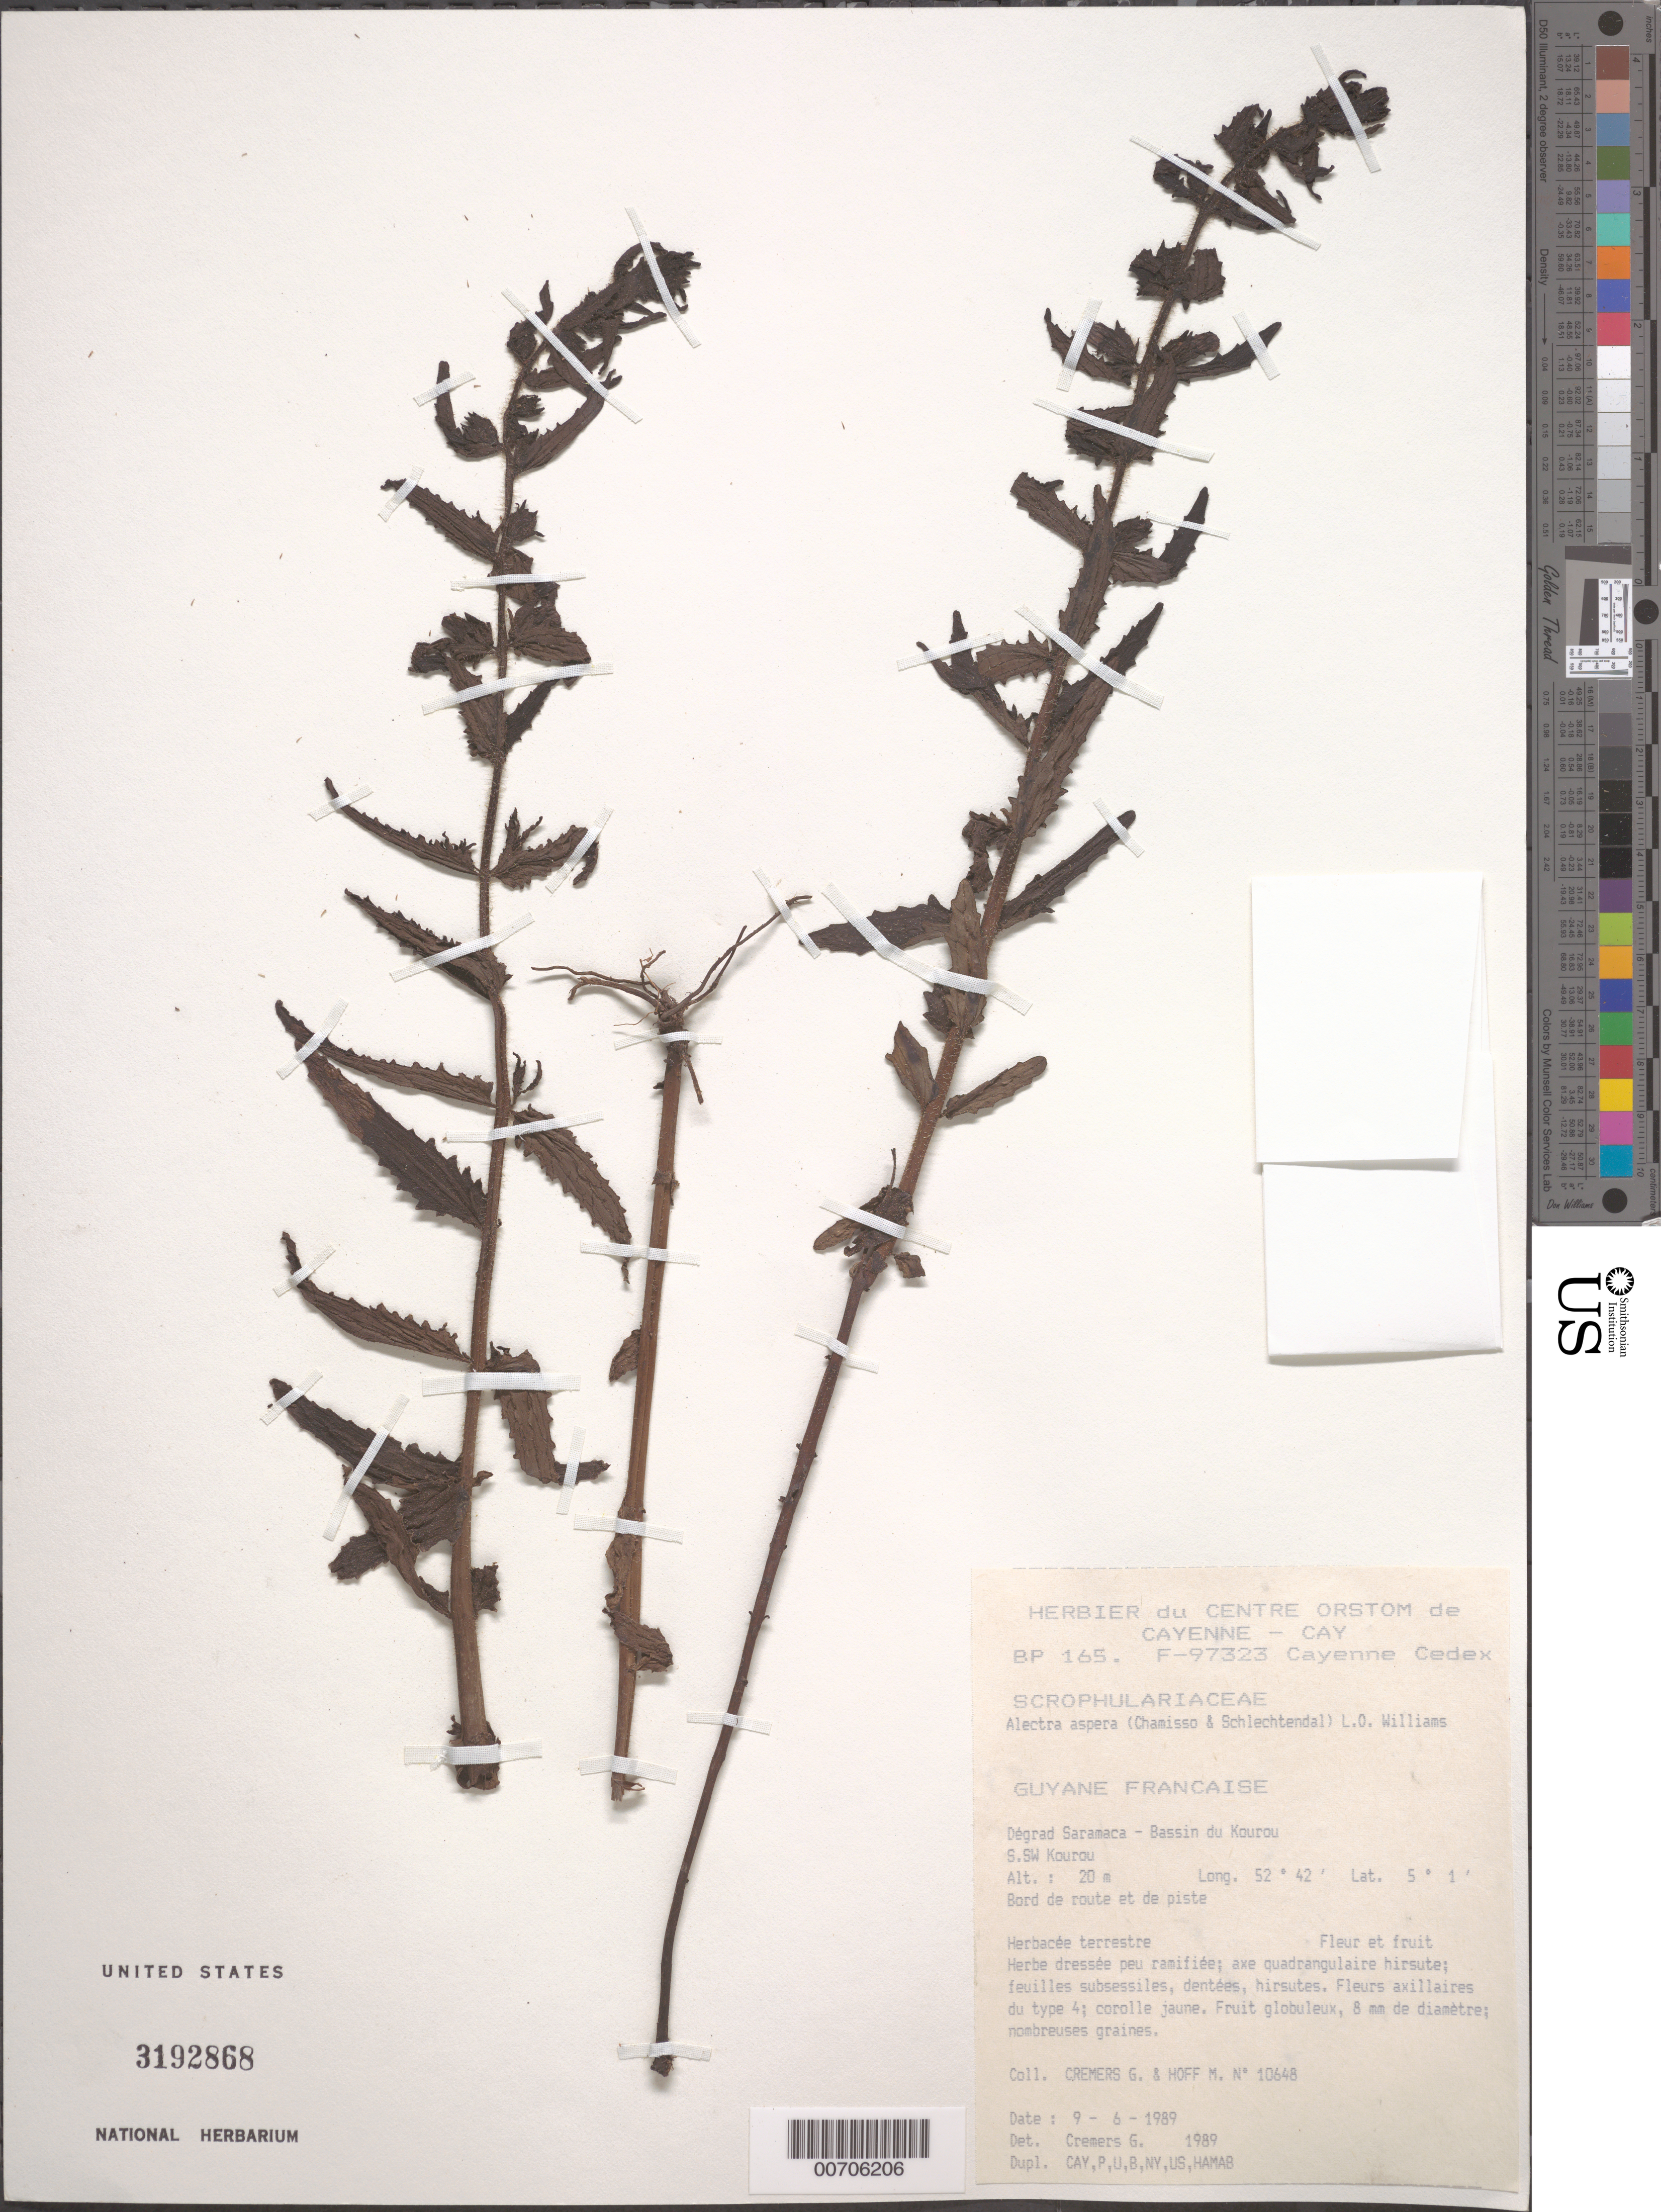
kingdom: Plantae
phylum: Tracheophyta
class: Magnoliopsida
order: Lamiales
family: Orobanchaceae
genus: Alectra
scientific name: Alectra aspera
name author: (Cham. & Schltdl.) L.O. Williams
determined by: Cremers, Georges A.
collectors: G. Cremers & M. Hoff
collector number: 10648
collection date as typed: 9-Jun-89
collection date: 1989-06-09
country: French Guiana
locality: Dégrad Saramaca, Bassin du Kourou, SSW Kourou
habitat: Along road and trail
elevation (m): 20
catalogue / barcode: US 3192868